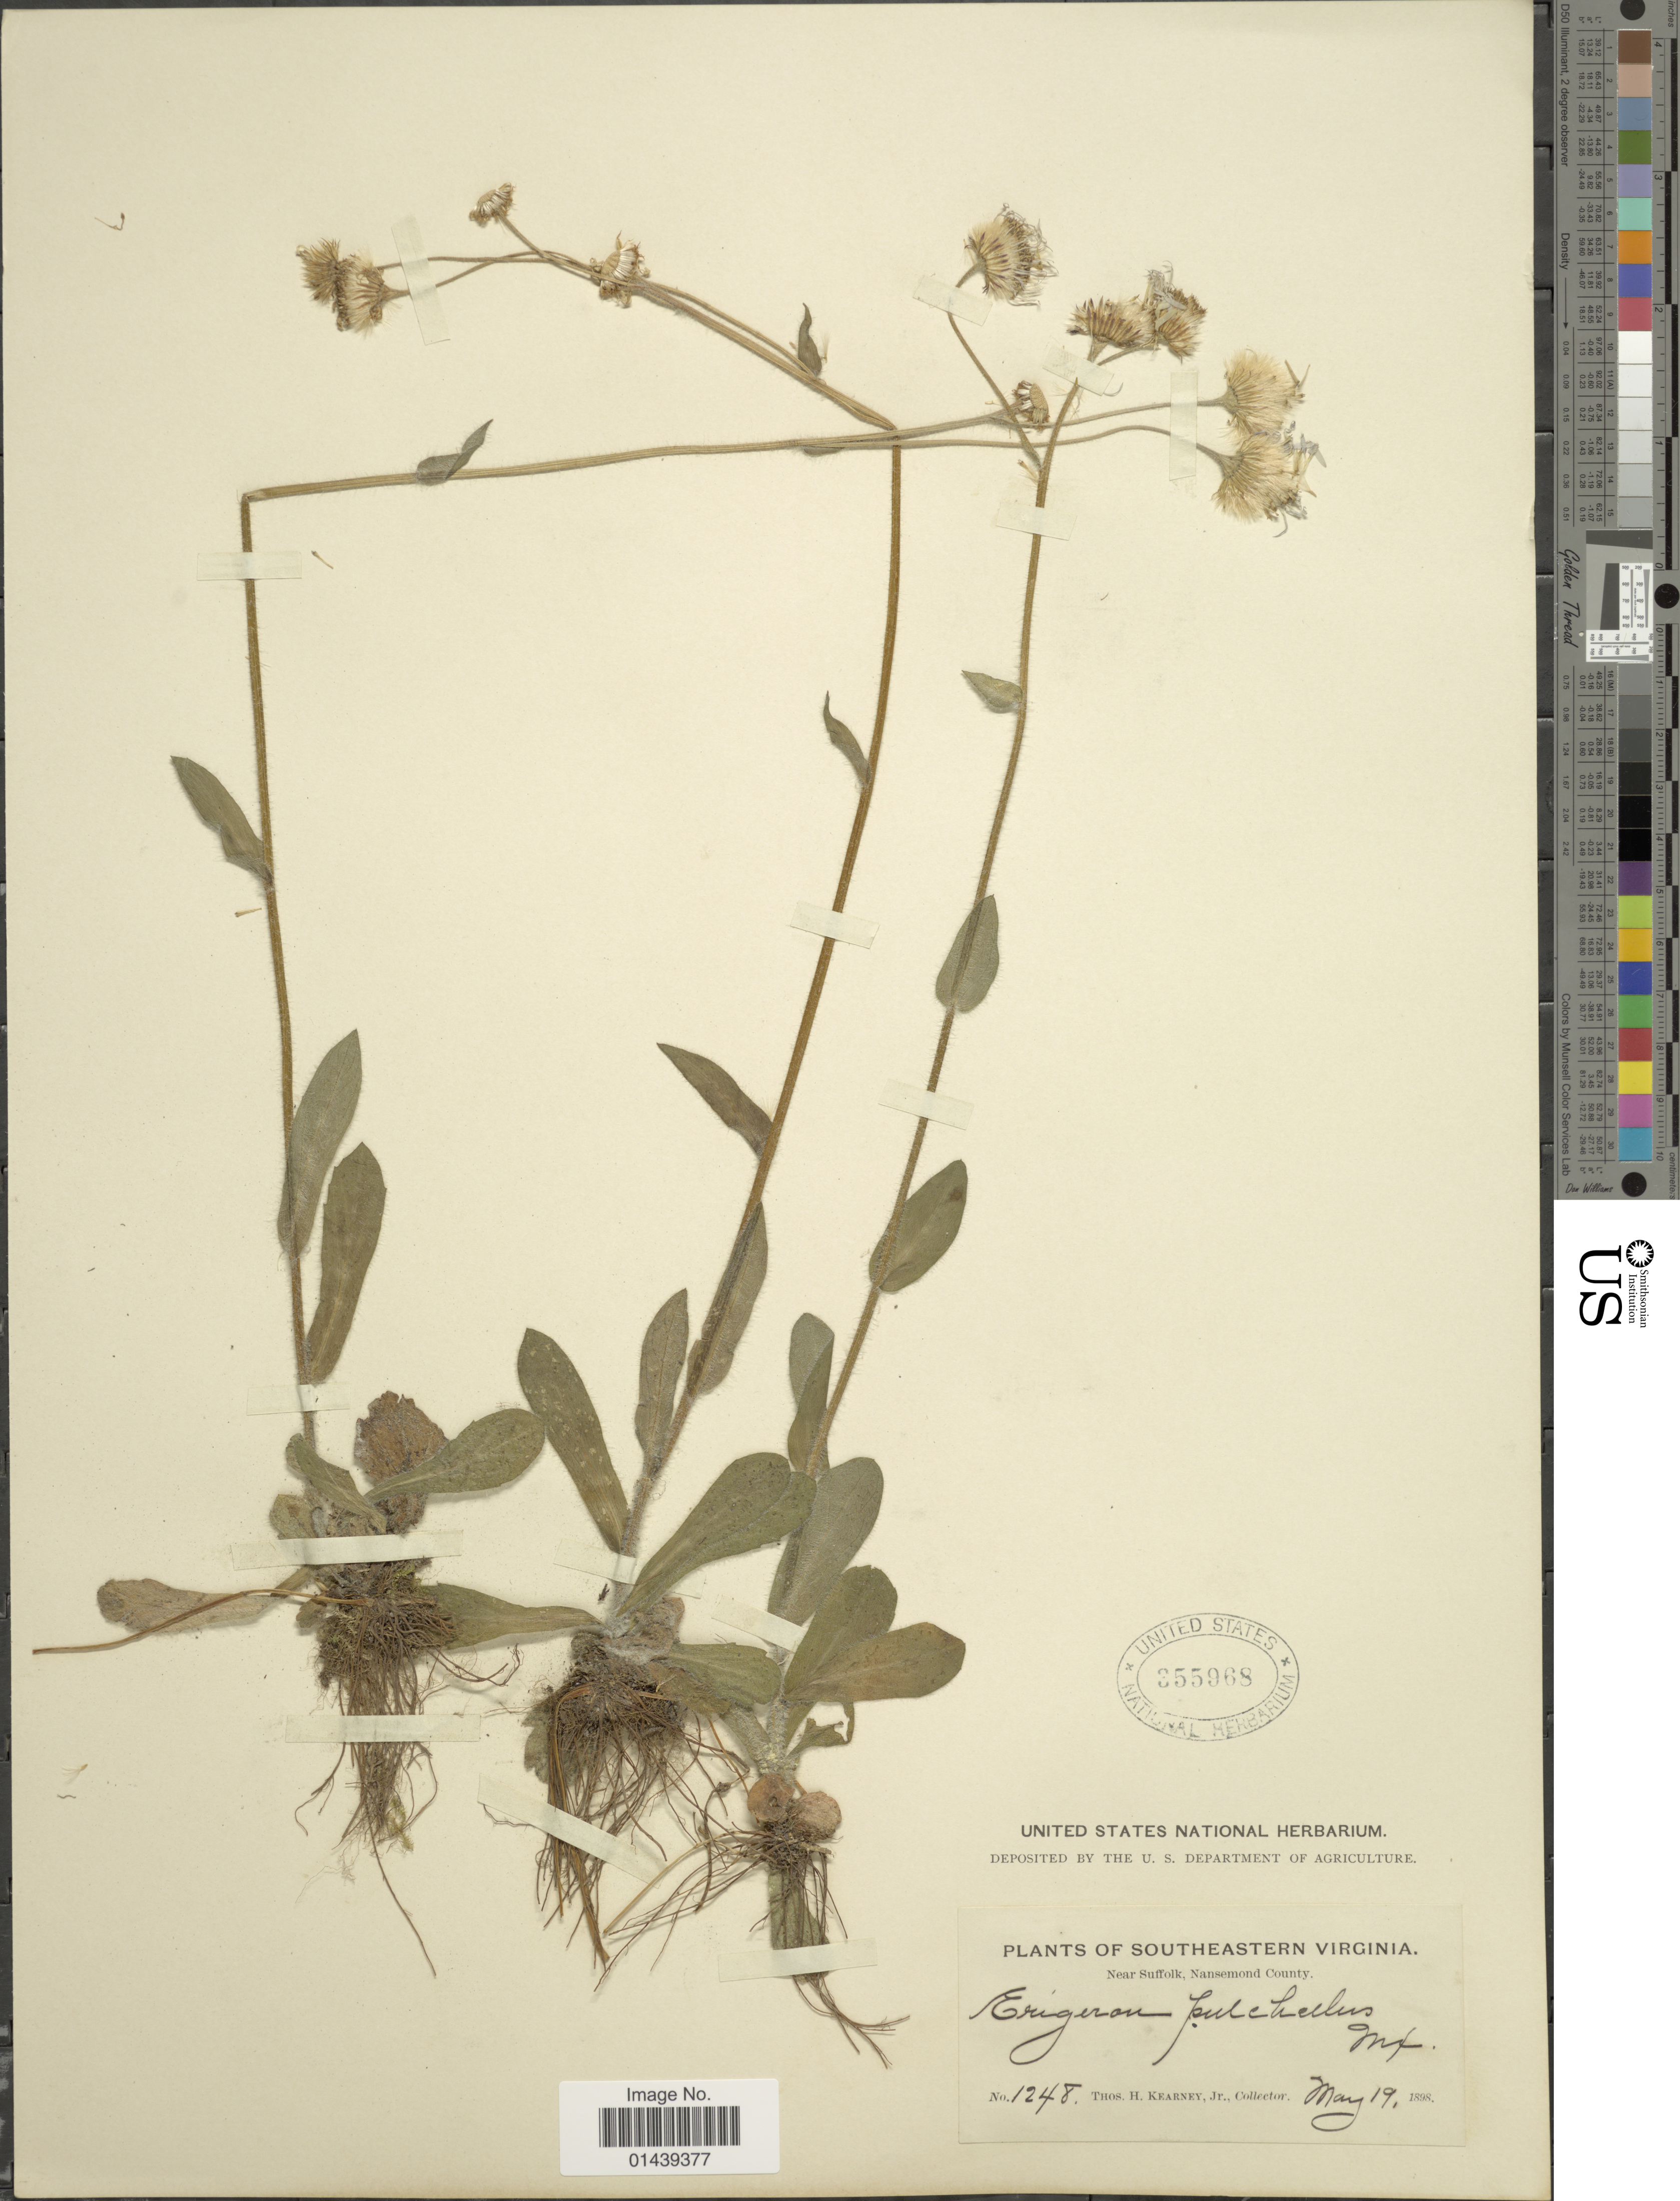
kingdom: Plantae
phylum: Tracheophyta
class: Magnoliopsida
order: Asterales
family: Asteraceae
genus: Erigeron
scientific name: Erigeron pulchellus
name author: Michx.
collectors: T. H. Kearney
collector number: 1248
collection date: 1898-05-19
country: United States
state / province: Virginia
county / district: City of Suffolk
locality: Southeastern Virginia. Near Suffolk, Nansemond County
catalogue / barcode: US 355968